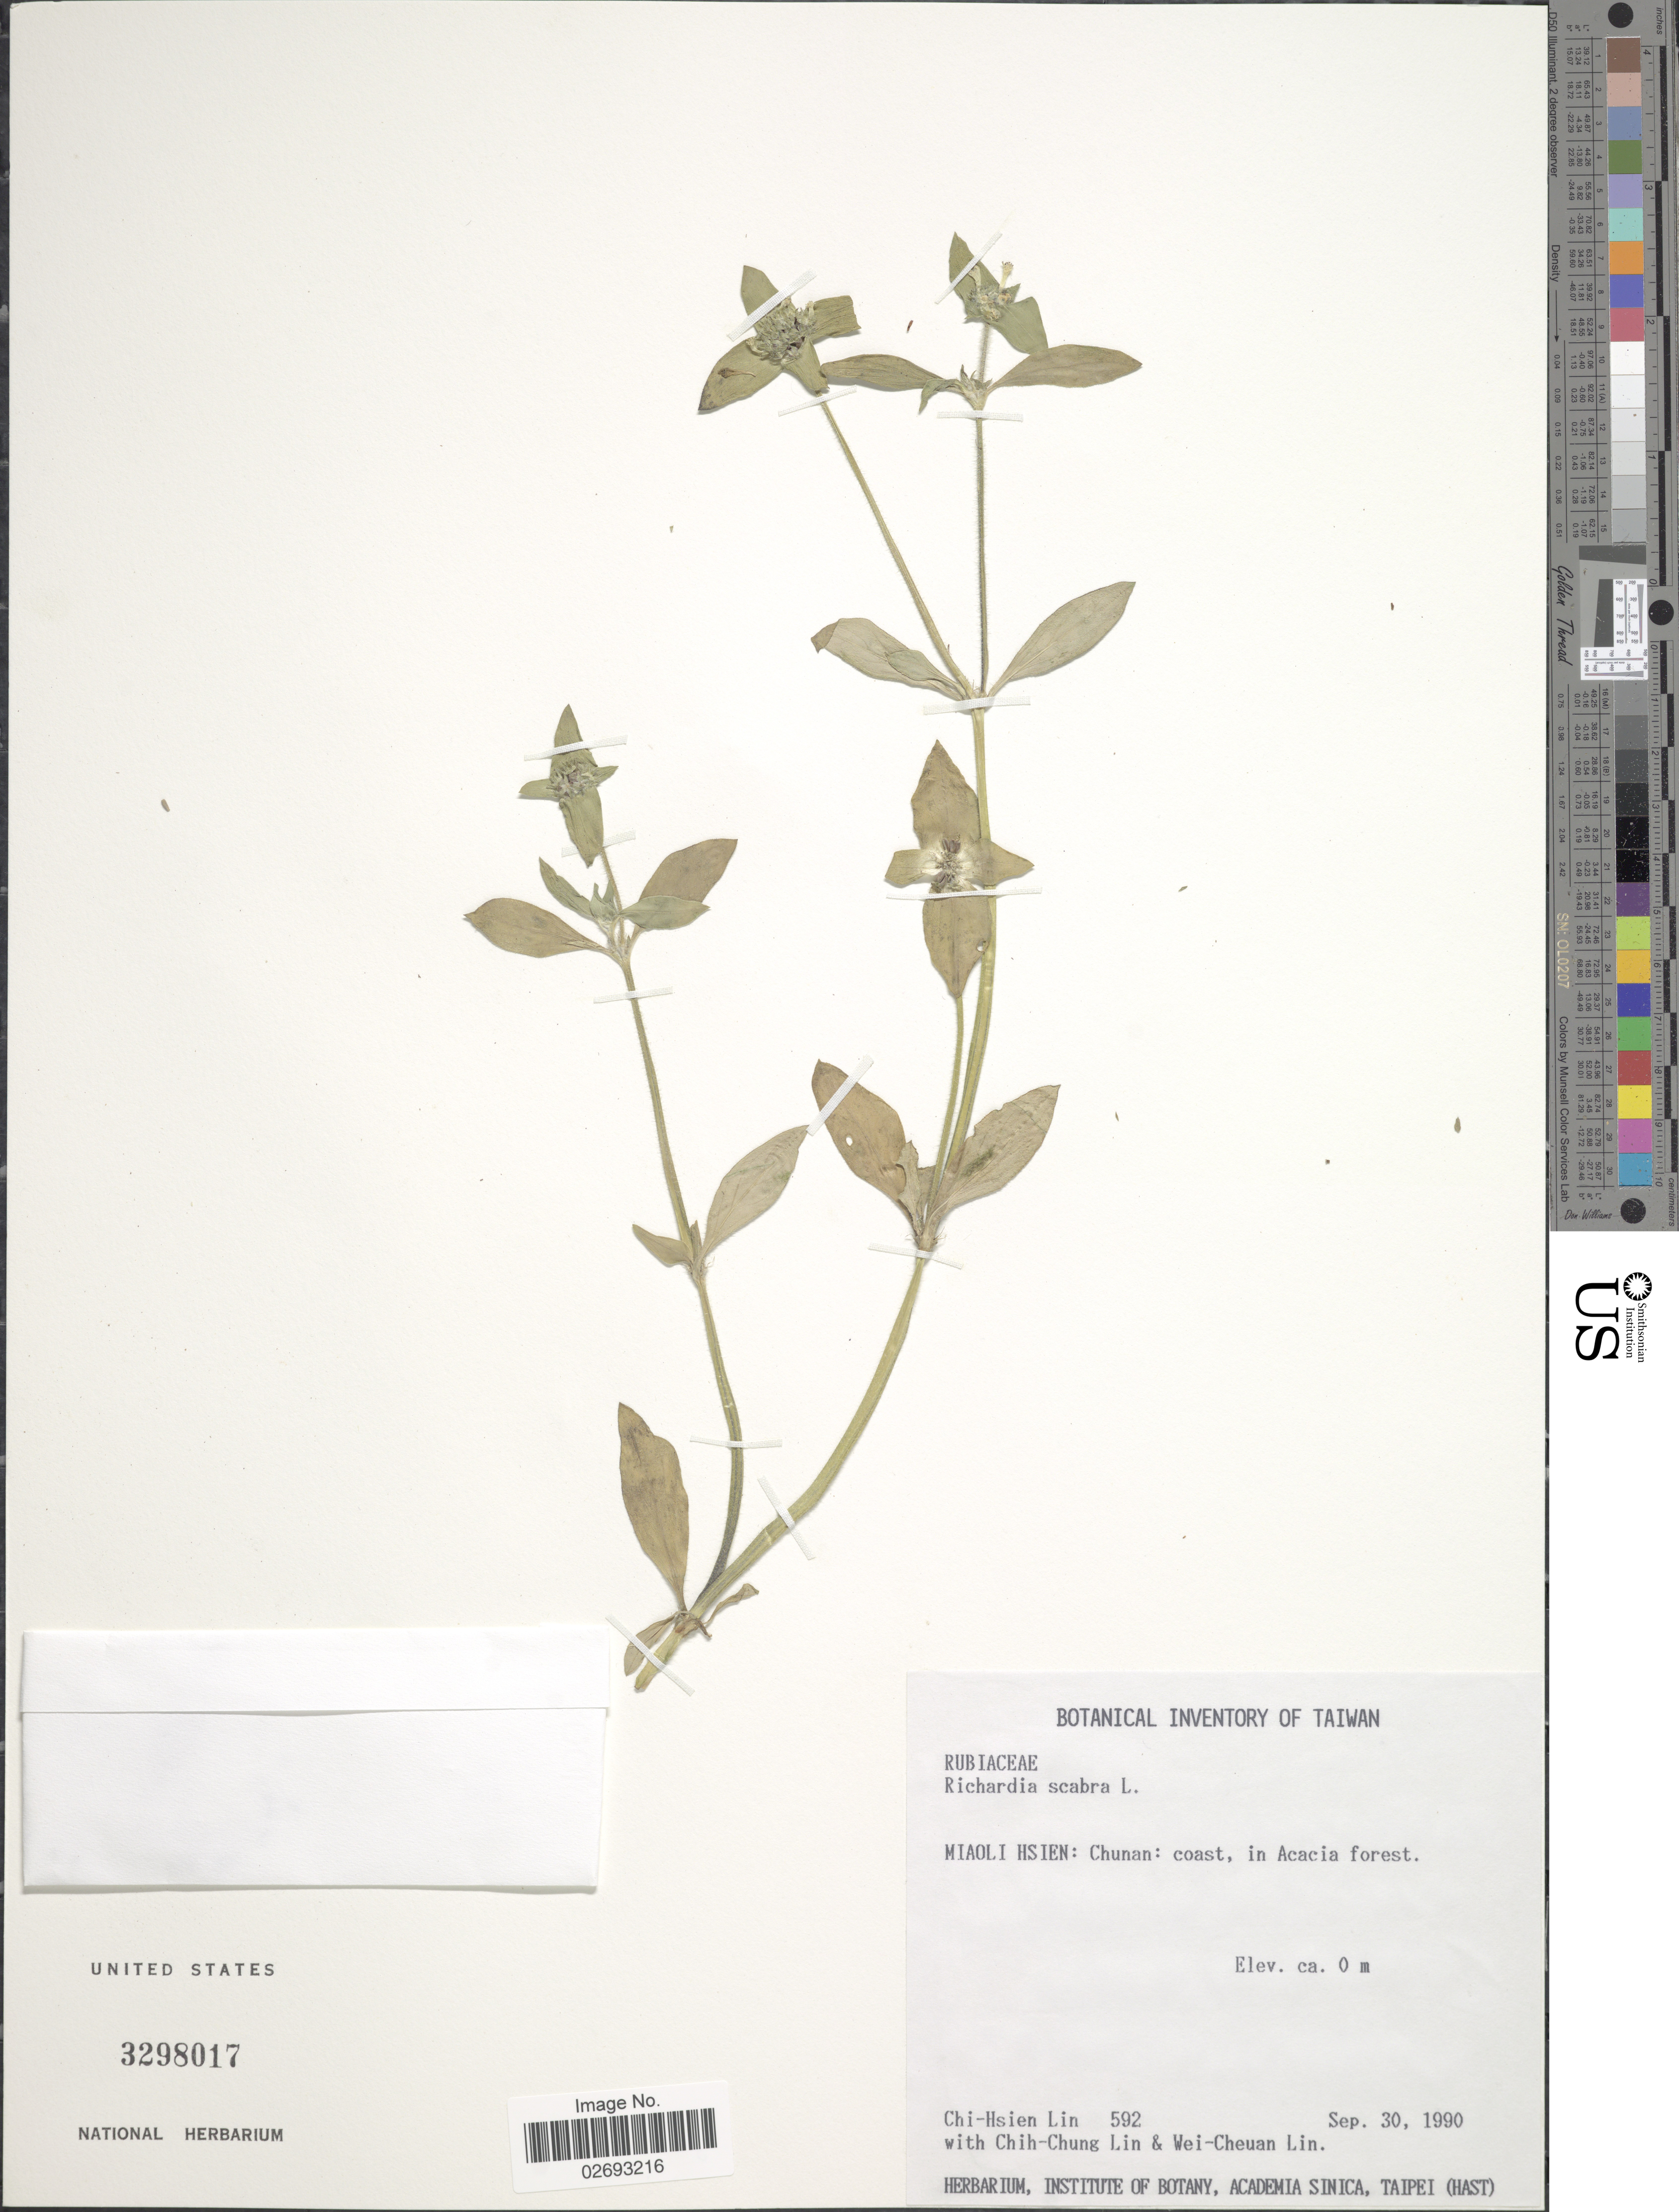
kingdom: Plantae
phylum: Tracheophyta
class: Magnoliopsida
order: Gentianales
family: Rubiaceae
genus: Richardia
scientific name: Richardia scabra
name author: L.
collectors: C. Lin, C. Lin & W. Lin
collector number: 592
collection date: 1990-09-30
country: Taiwan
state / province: Miaoli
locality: Miaoli Hsien: Chunan: coast, in Acacia forest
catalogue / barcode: US 3298017